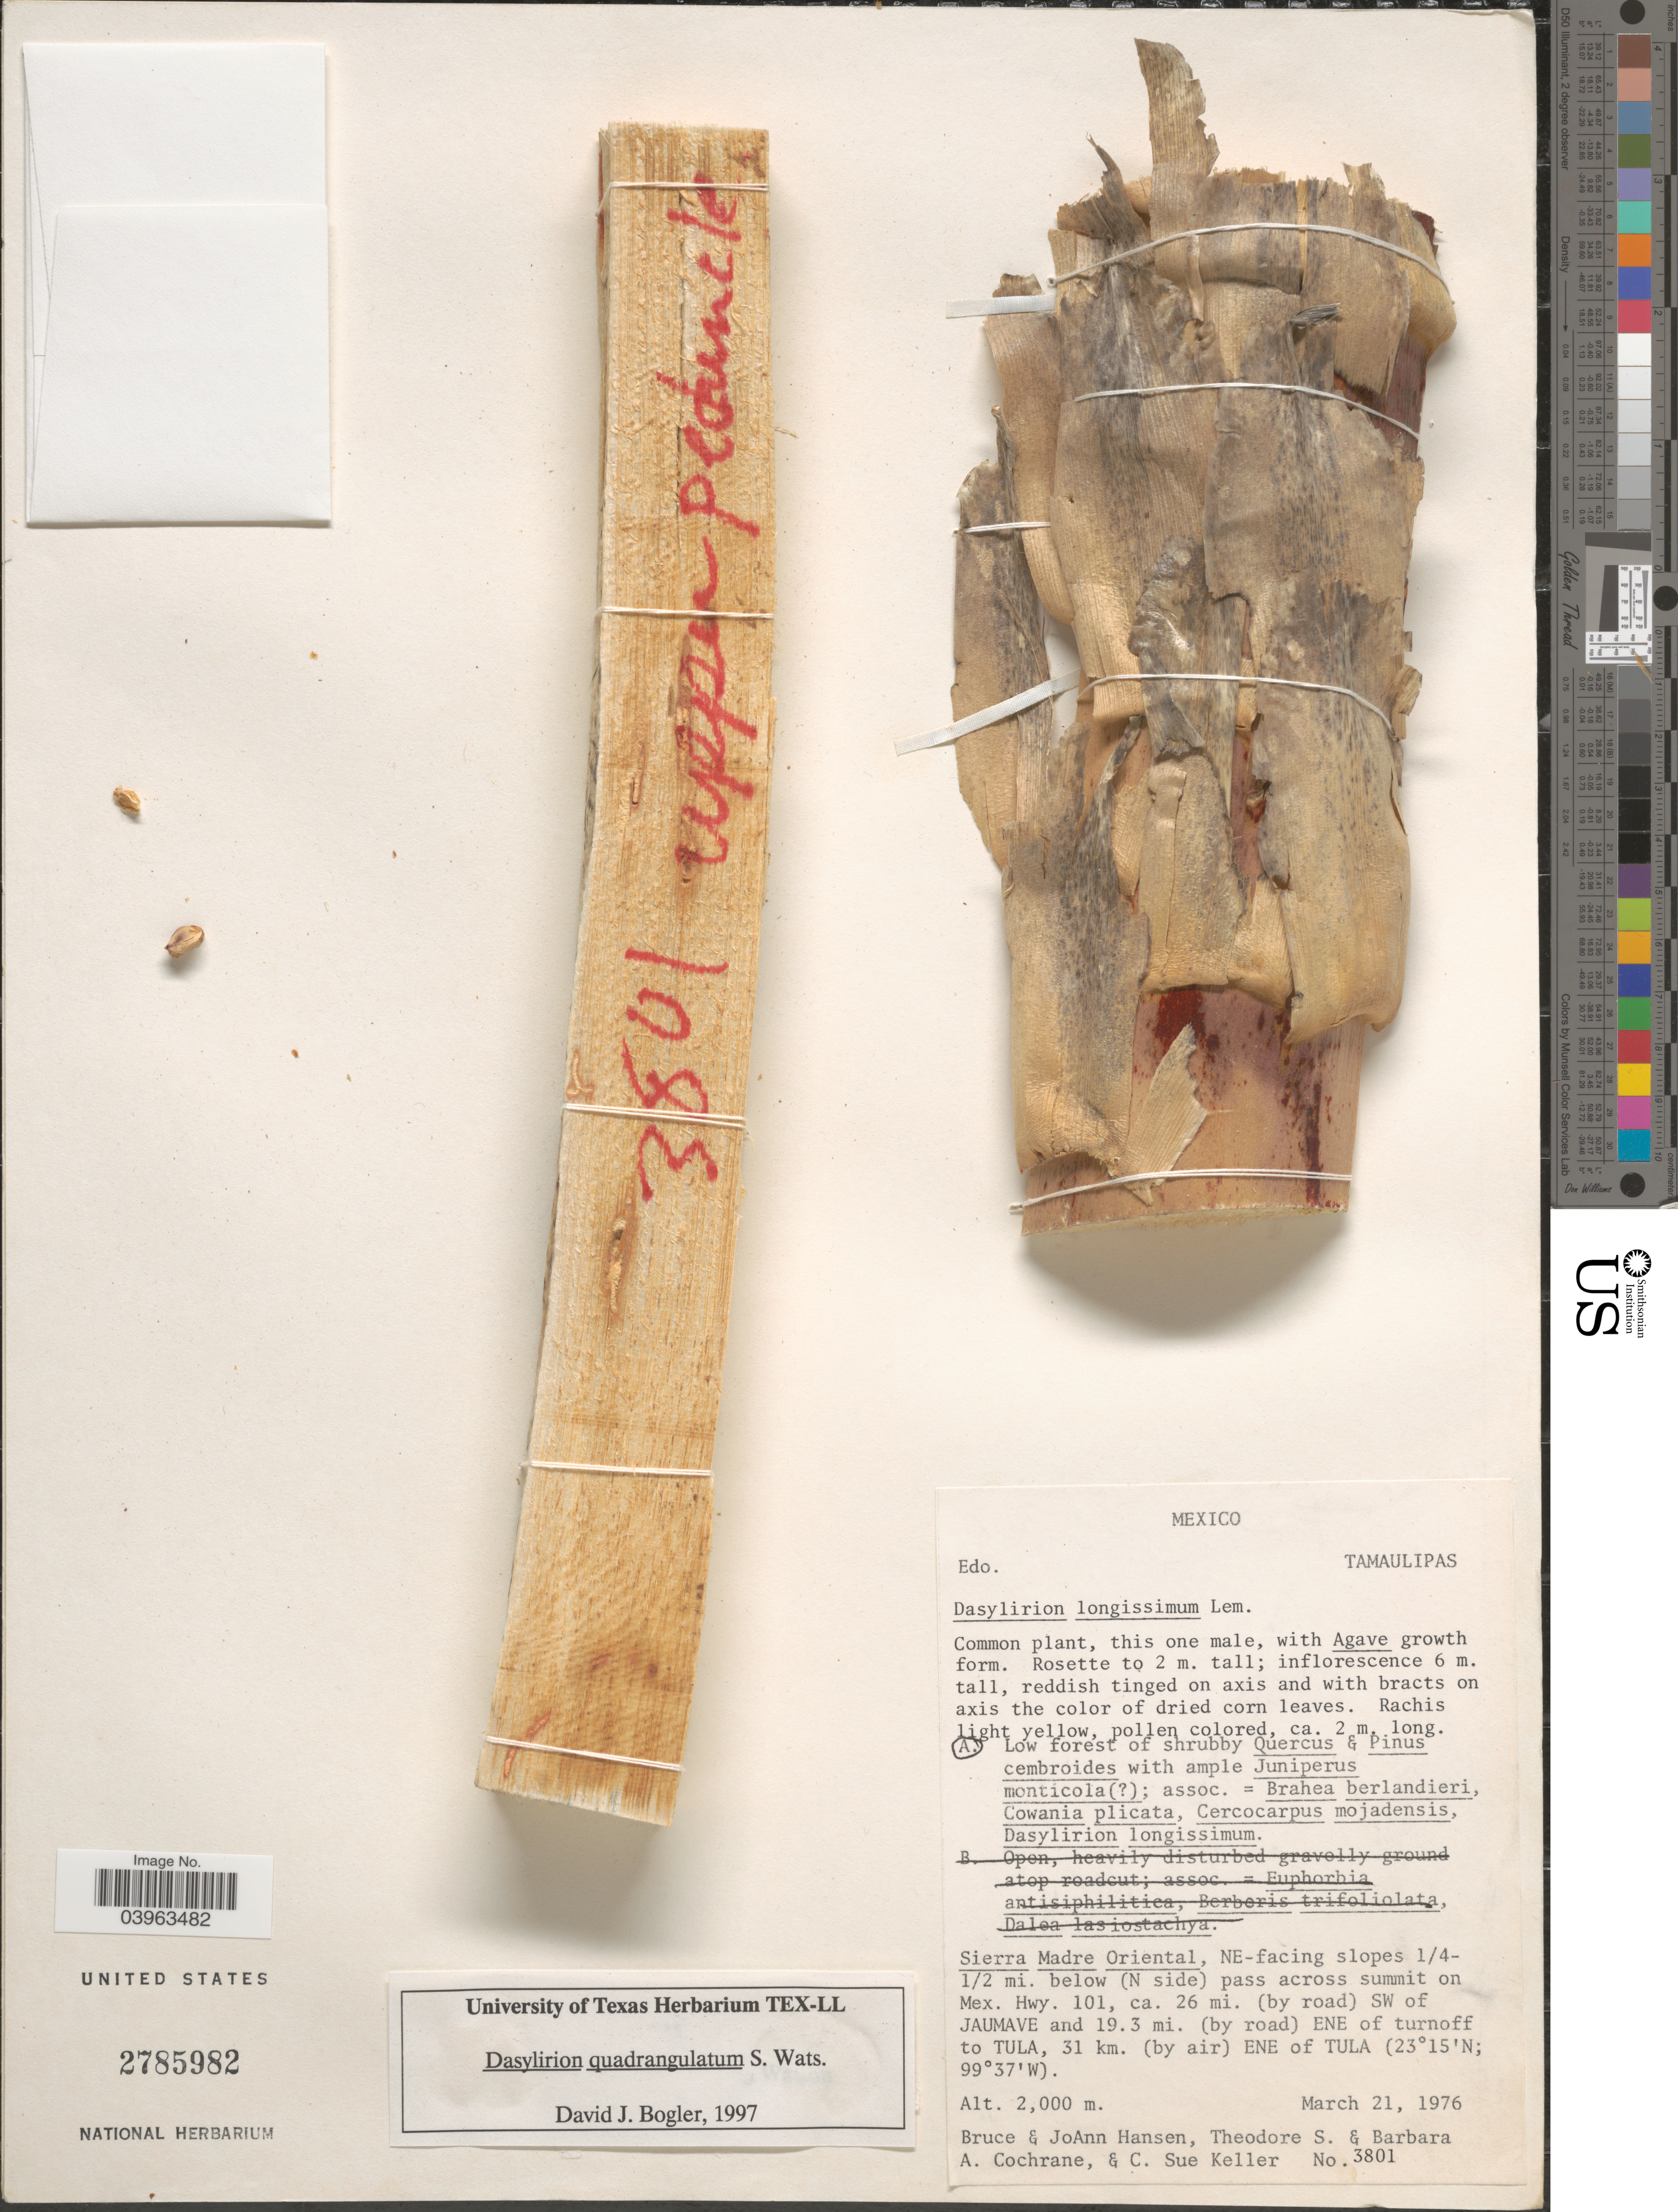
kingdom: Plantae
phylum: Tracheophyta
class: Liliopsida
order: Asparagales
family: Asparagaceae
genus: Dasylirion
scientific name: Dasylirion quadrangulatum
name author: S. Watson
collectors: B. Hansen, J. Hansen, T. S. Cochrane, B. Cochrane & C. Keller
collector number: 3801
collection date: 1976-03-21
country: Mexico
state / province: Tamaulipas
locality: Sierra Madre Oriental, NE-facing slopes ¼-½ mi. below (N side) pass across summit on Mex. Hwy. 101, ca. 26 mi. (by road) SW of Jaumave and 19.3 mi. (by road) ENE of turnoff to Tula, 31 km. (by air) ENE of Tula.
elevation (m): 2000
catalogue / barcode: US 2785982